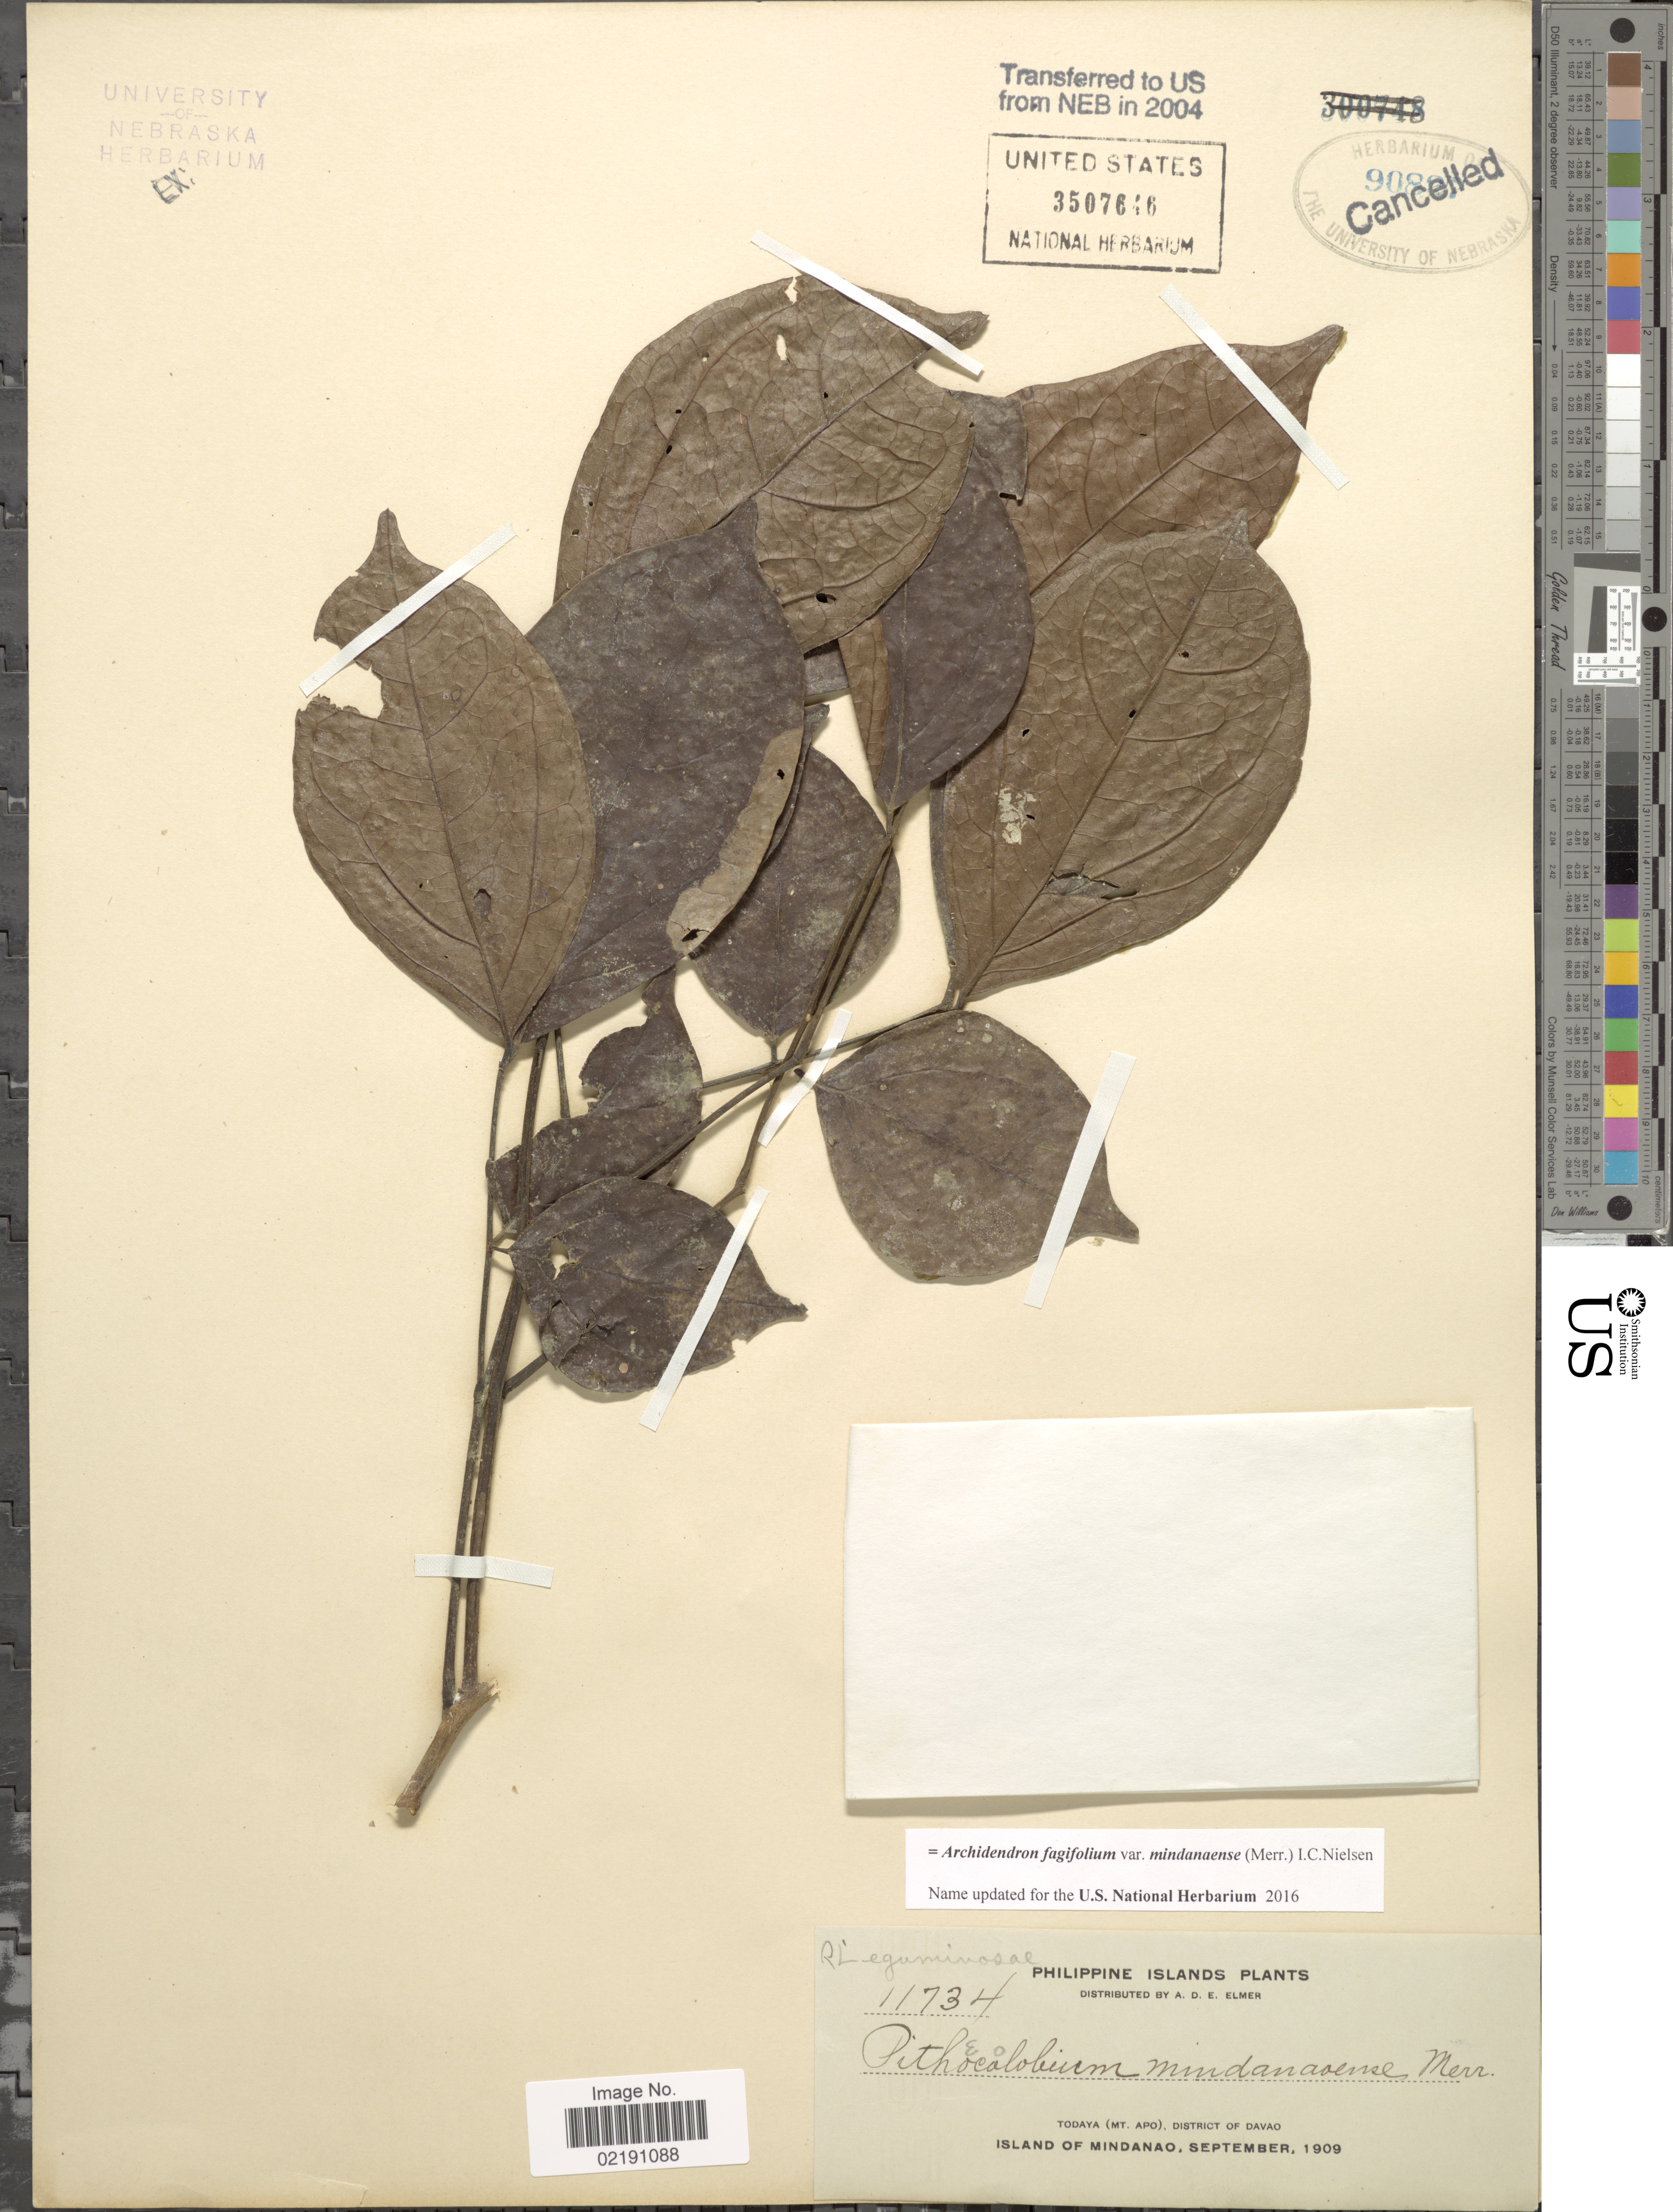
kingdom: Plantae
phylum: Tracheophyta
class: Magnoliopsida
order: Fabales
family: Fabaceae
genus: Archidendron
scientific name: Archidendron fagifolium var. mindanaense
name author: (Merr.) I.C. Nielsen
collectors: A. D. E. Elmer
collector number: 11734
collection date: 1909-09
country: Philippines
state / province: Davao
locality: Todaya (Mt. Apo), District of Davao. Island of Mindanao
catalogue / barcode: US 3507646